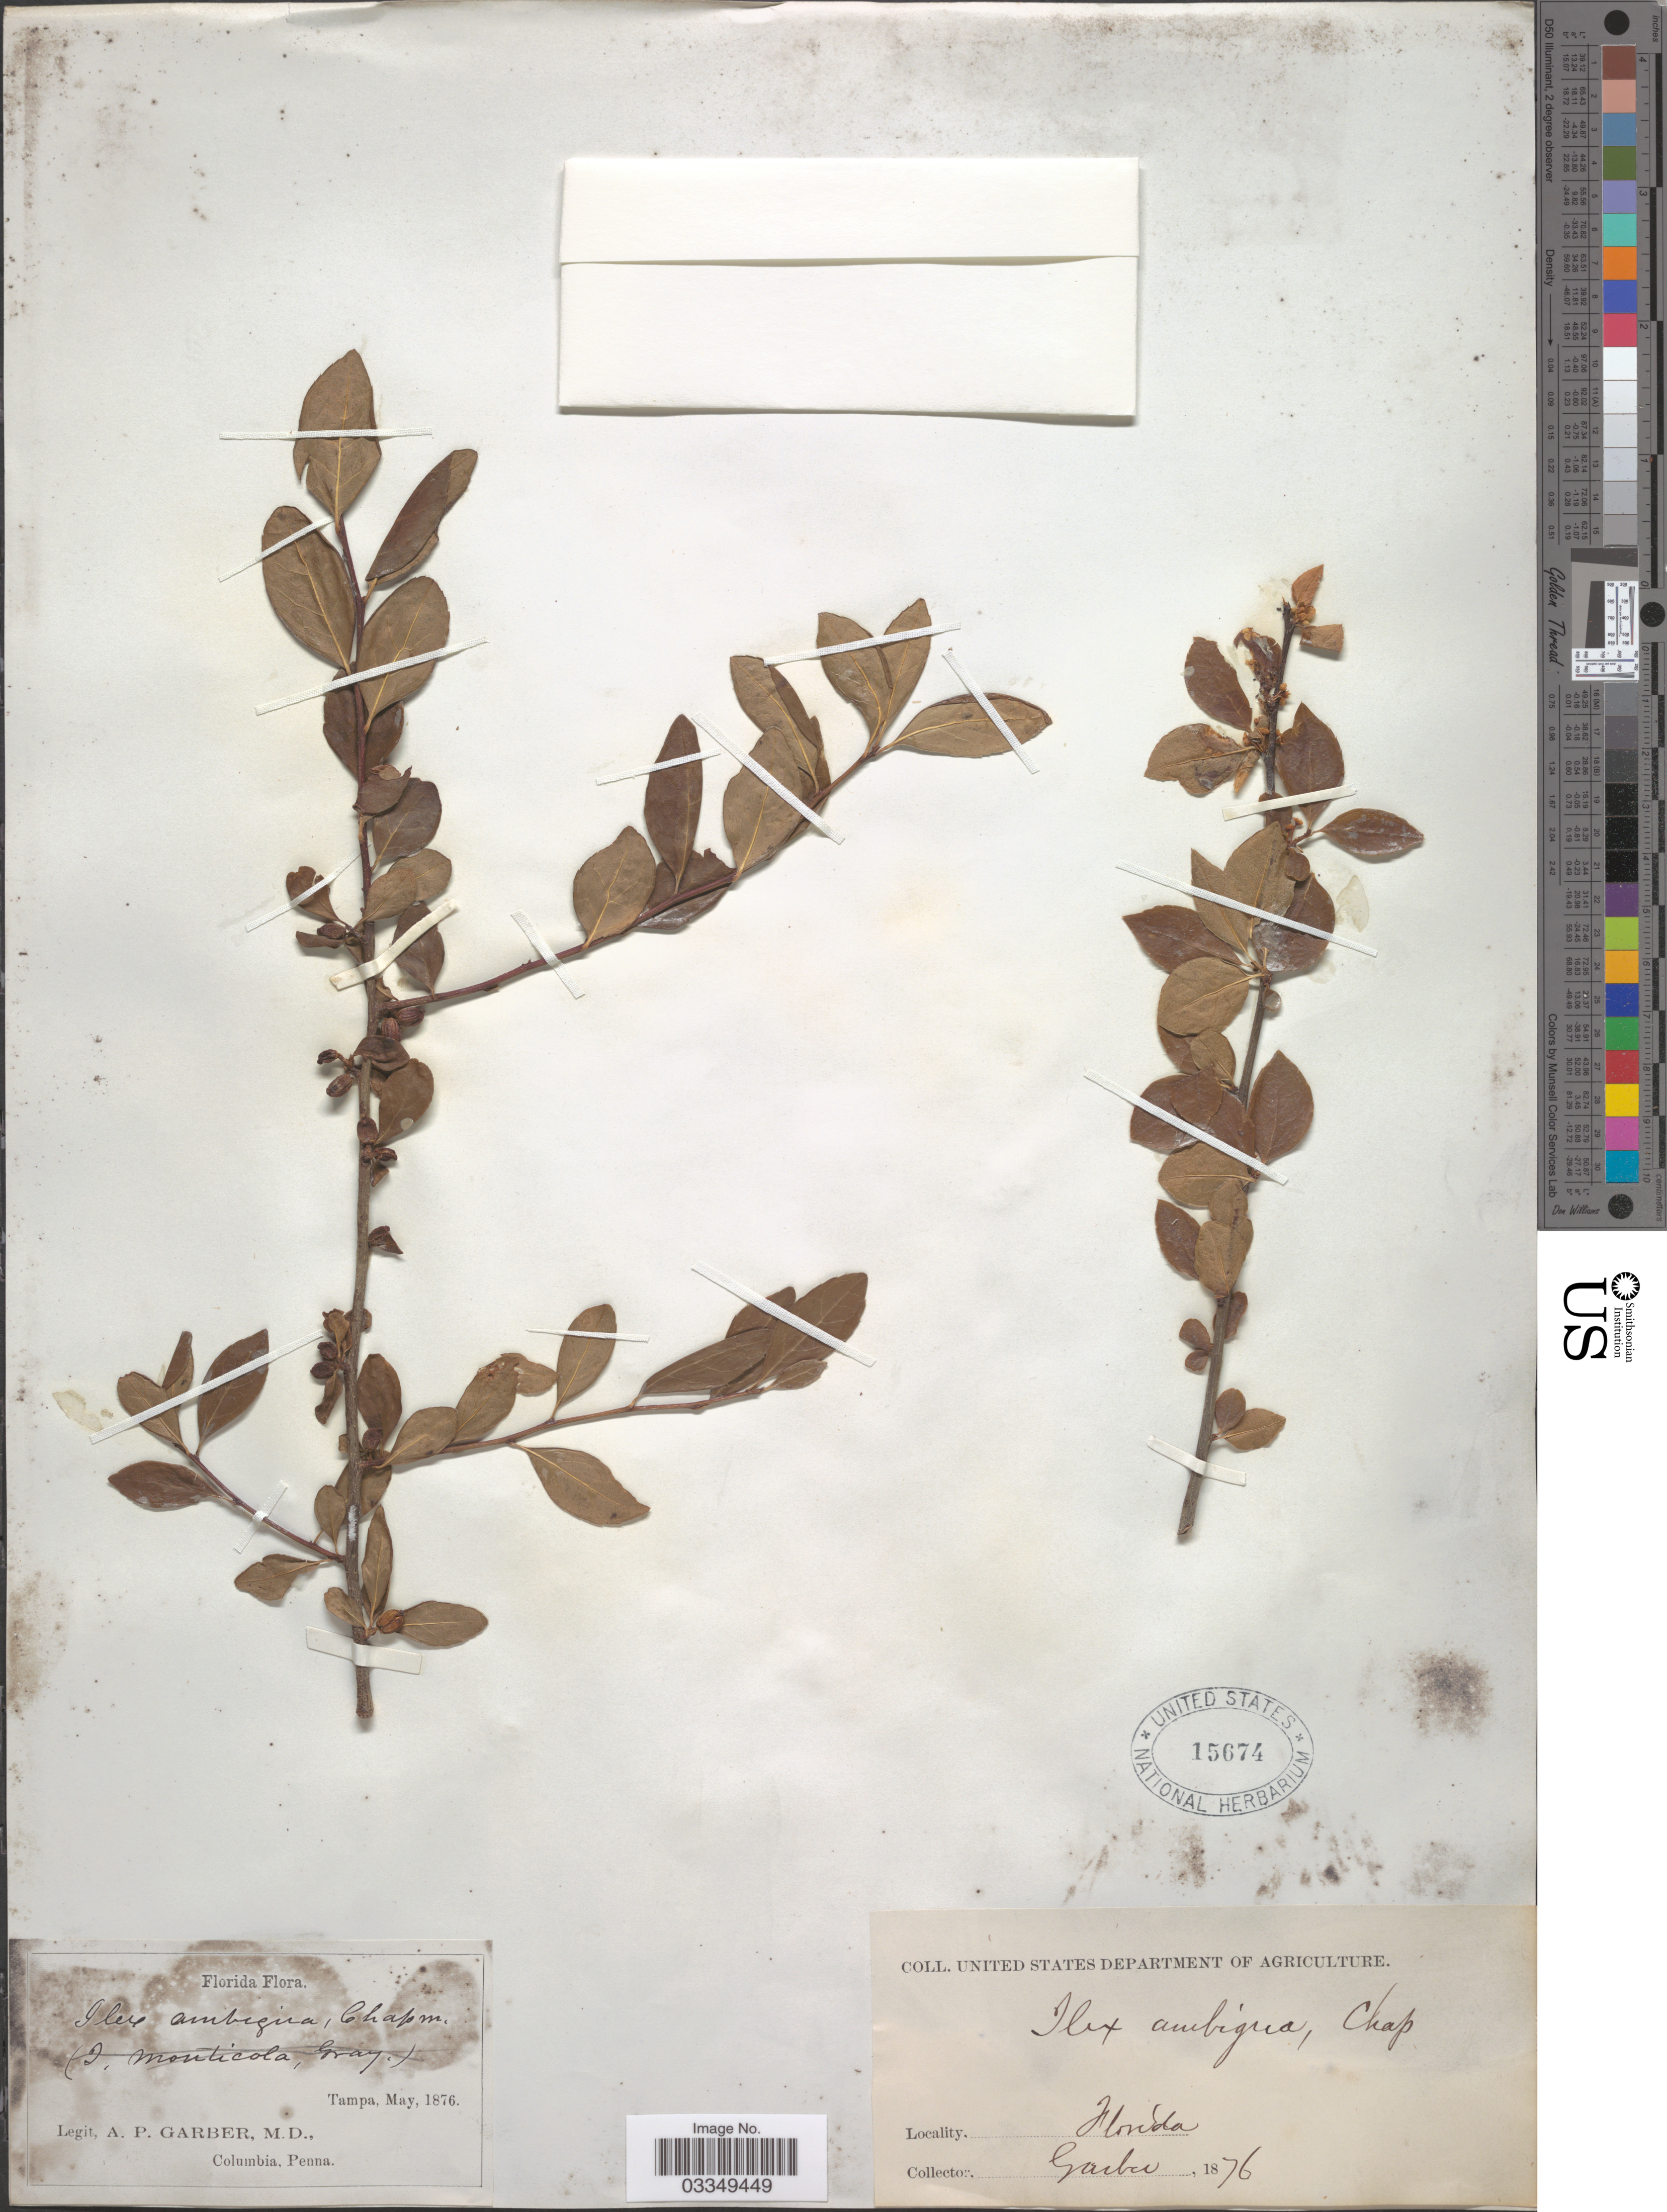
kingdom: Plantae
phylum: Tracheophyta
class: Magnoliopsida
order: Aquifoliales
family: Aquifoliaceae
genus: Ilex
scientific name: Ilex ambigua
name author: Chapm.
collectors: A. P. Garber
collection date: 1876-05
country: United States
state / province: Florida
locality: Tampa.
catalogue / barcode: US 15674